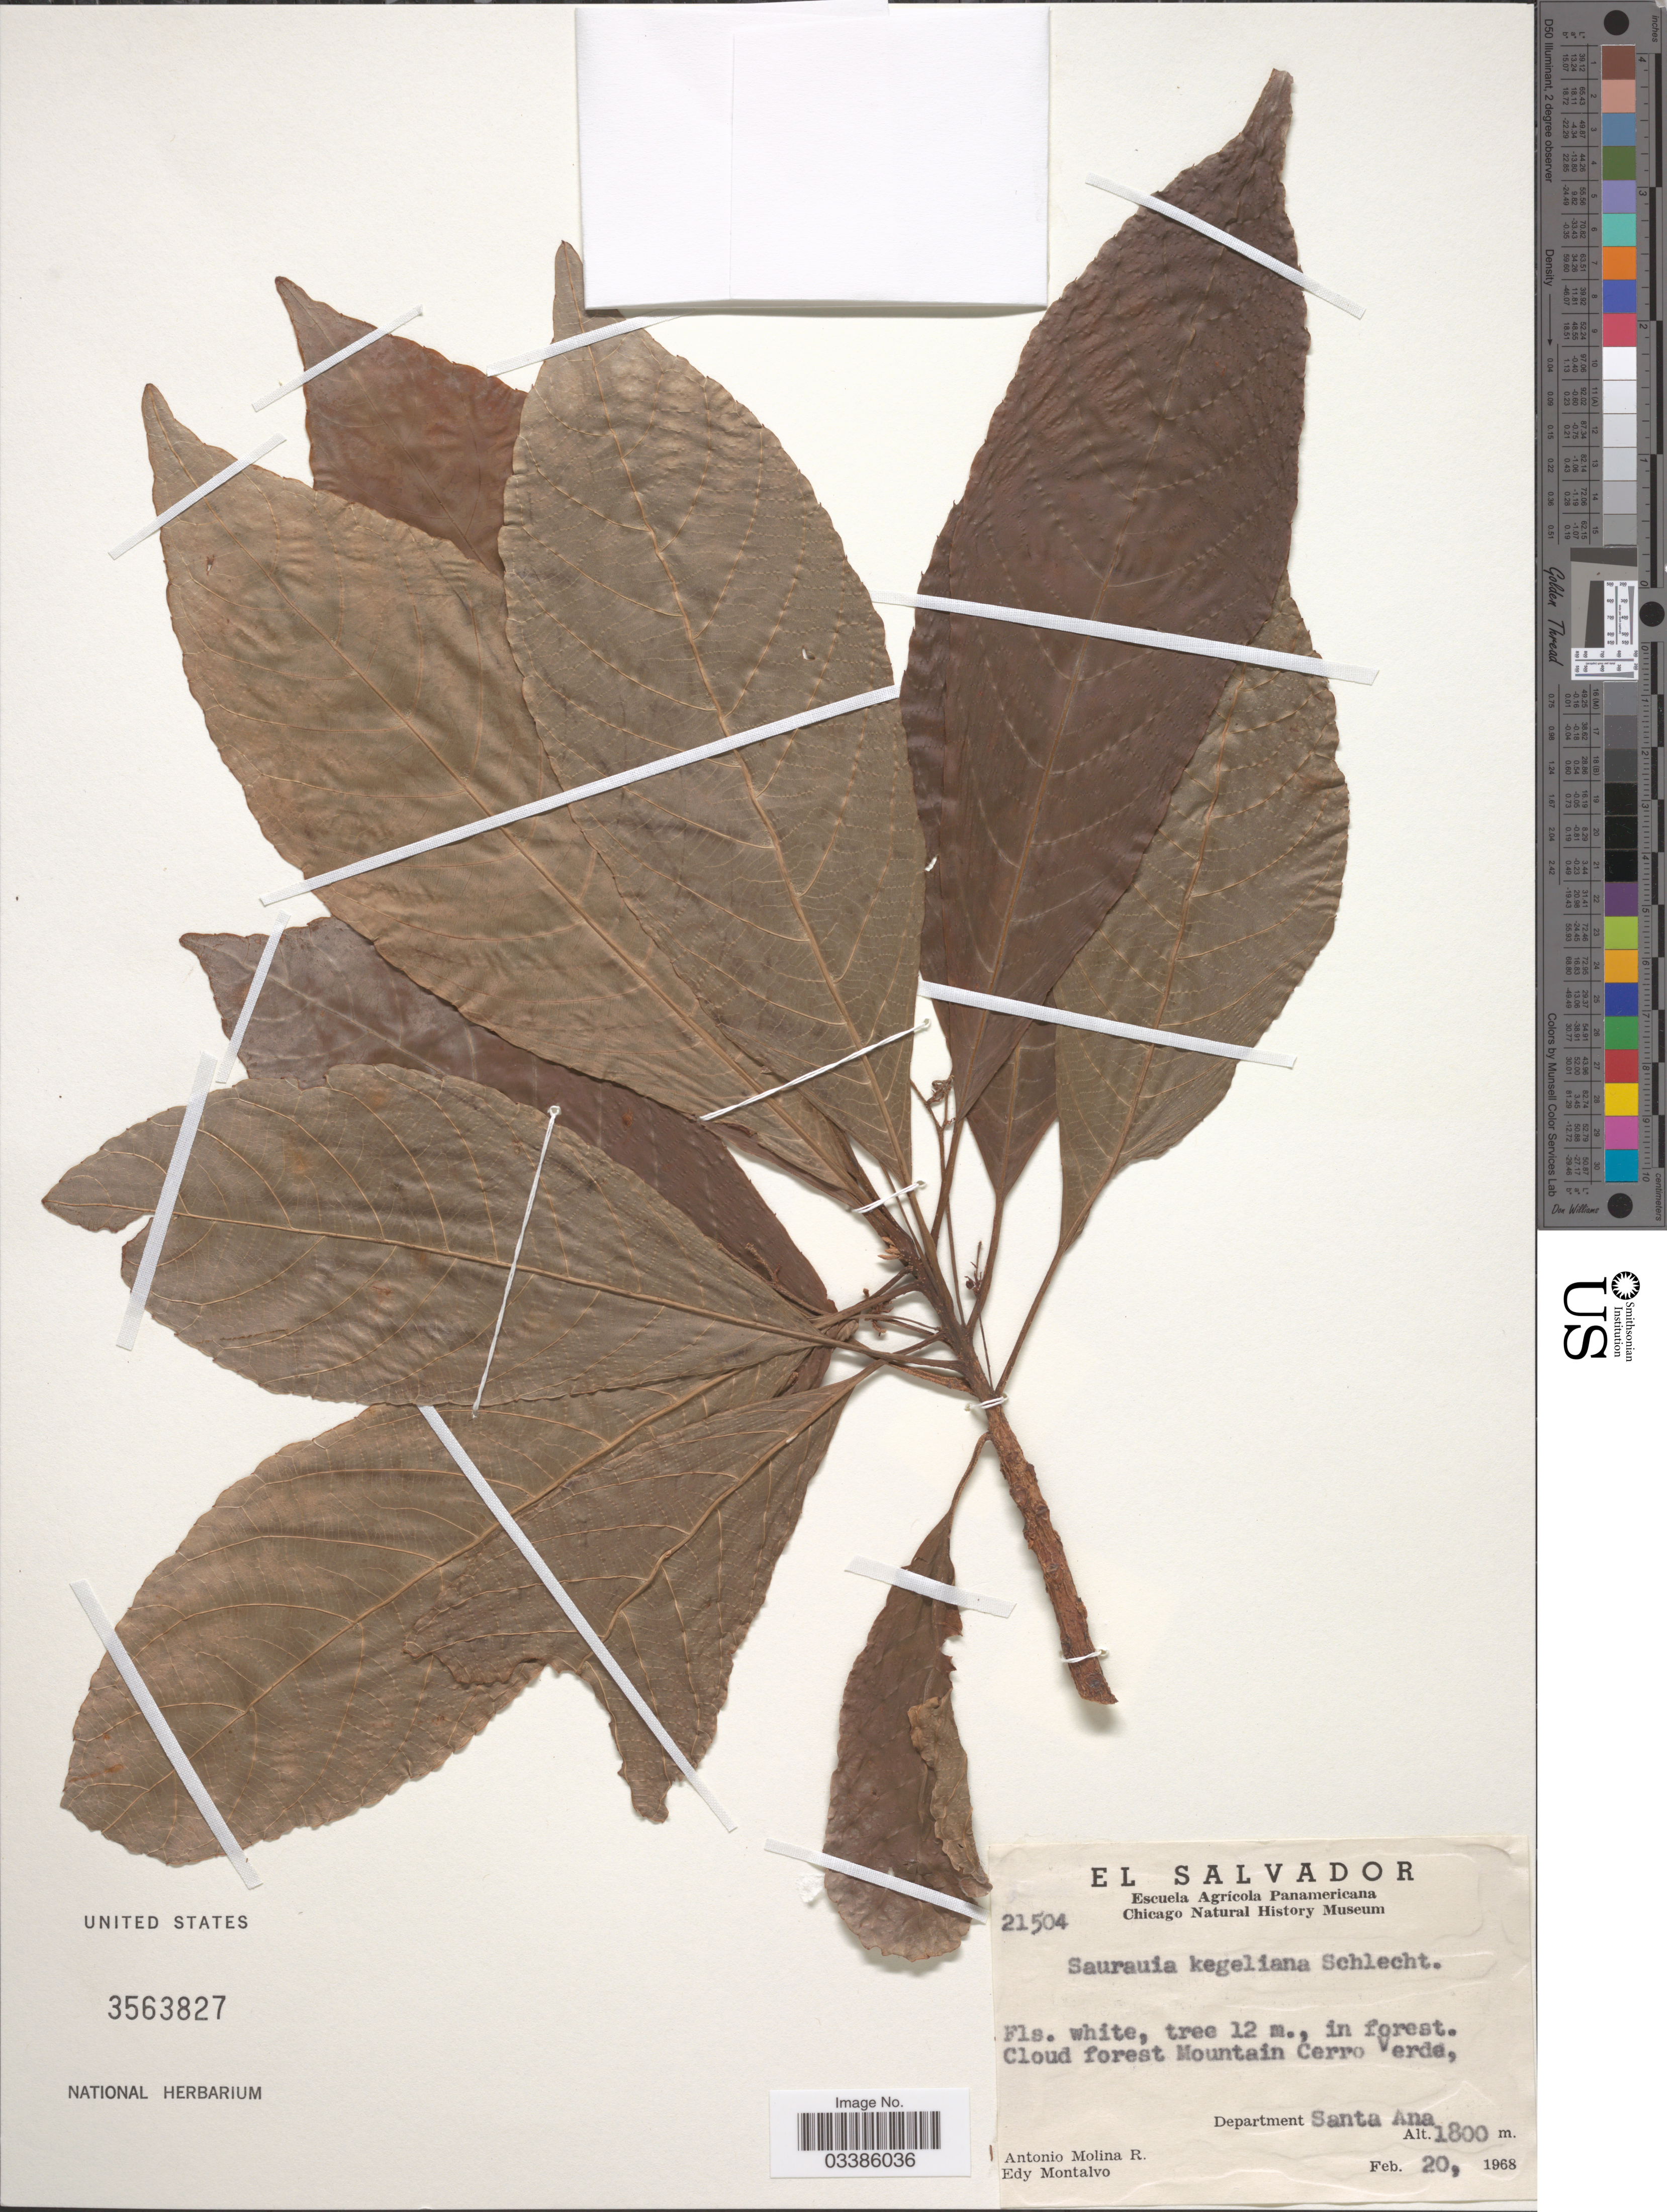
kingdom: Plantae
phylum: Tracheophyta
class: Magnoliopsida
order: Ericales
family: Actinidiaceae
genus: Saurauia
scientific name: Saurauia kegeliana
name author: Schltdl.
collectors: A. Molina R. & E. A. Montalvo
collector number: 21504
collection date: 1968-02-20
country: El Salvador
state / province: Santa Ana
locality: Cloud forest Mountain Cerro Verde, Department Santa Ana.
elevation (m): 1800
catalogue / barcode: US 3563827